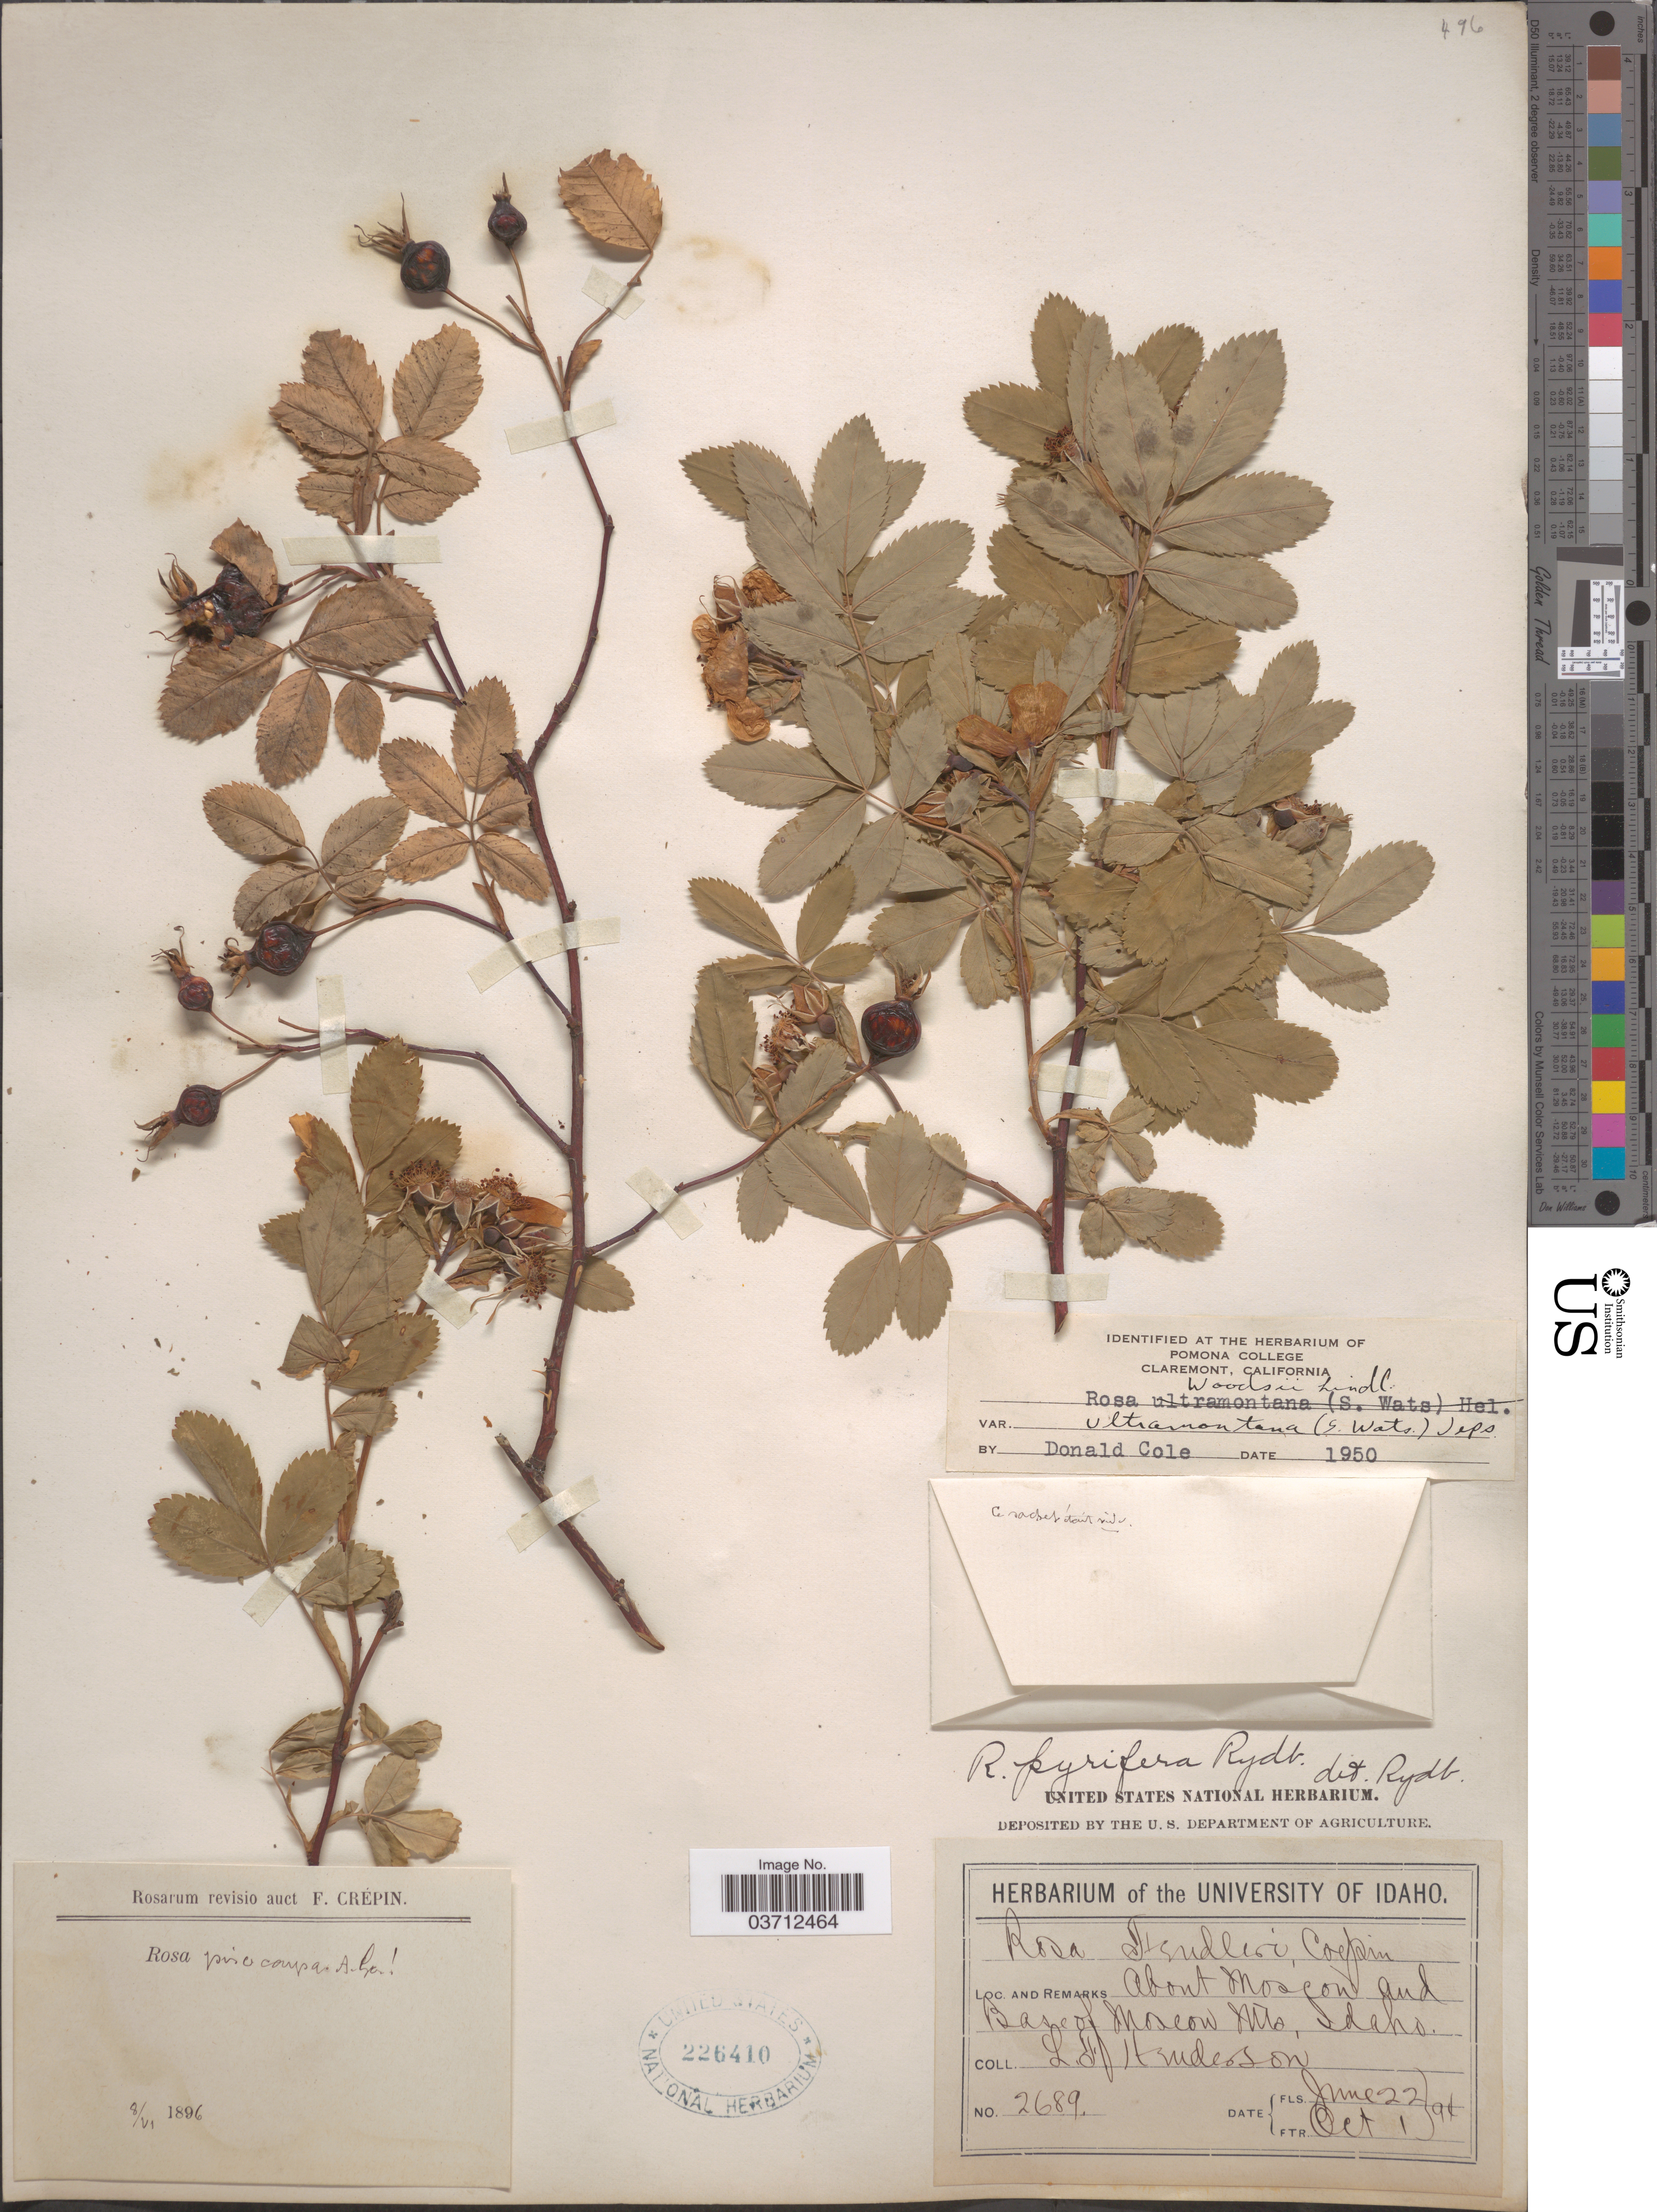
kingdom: Plantae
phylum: Tracheophyta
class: Magnoliopsida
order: Rosales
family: Rosaceae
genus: Rosa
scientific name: Rosa woodsii var. ultramontana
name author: Lindl.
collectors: L. Huderson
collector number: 2689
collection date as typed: Transcribed d/m/y: 22/6/94 to 1/10/94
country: United States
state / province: Idaho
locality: About Moscow and Base of Moscow Mts.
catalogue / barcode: US 226410